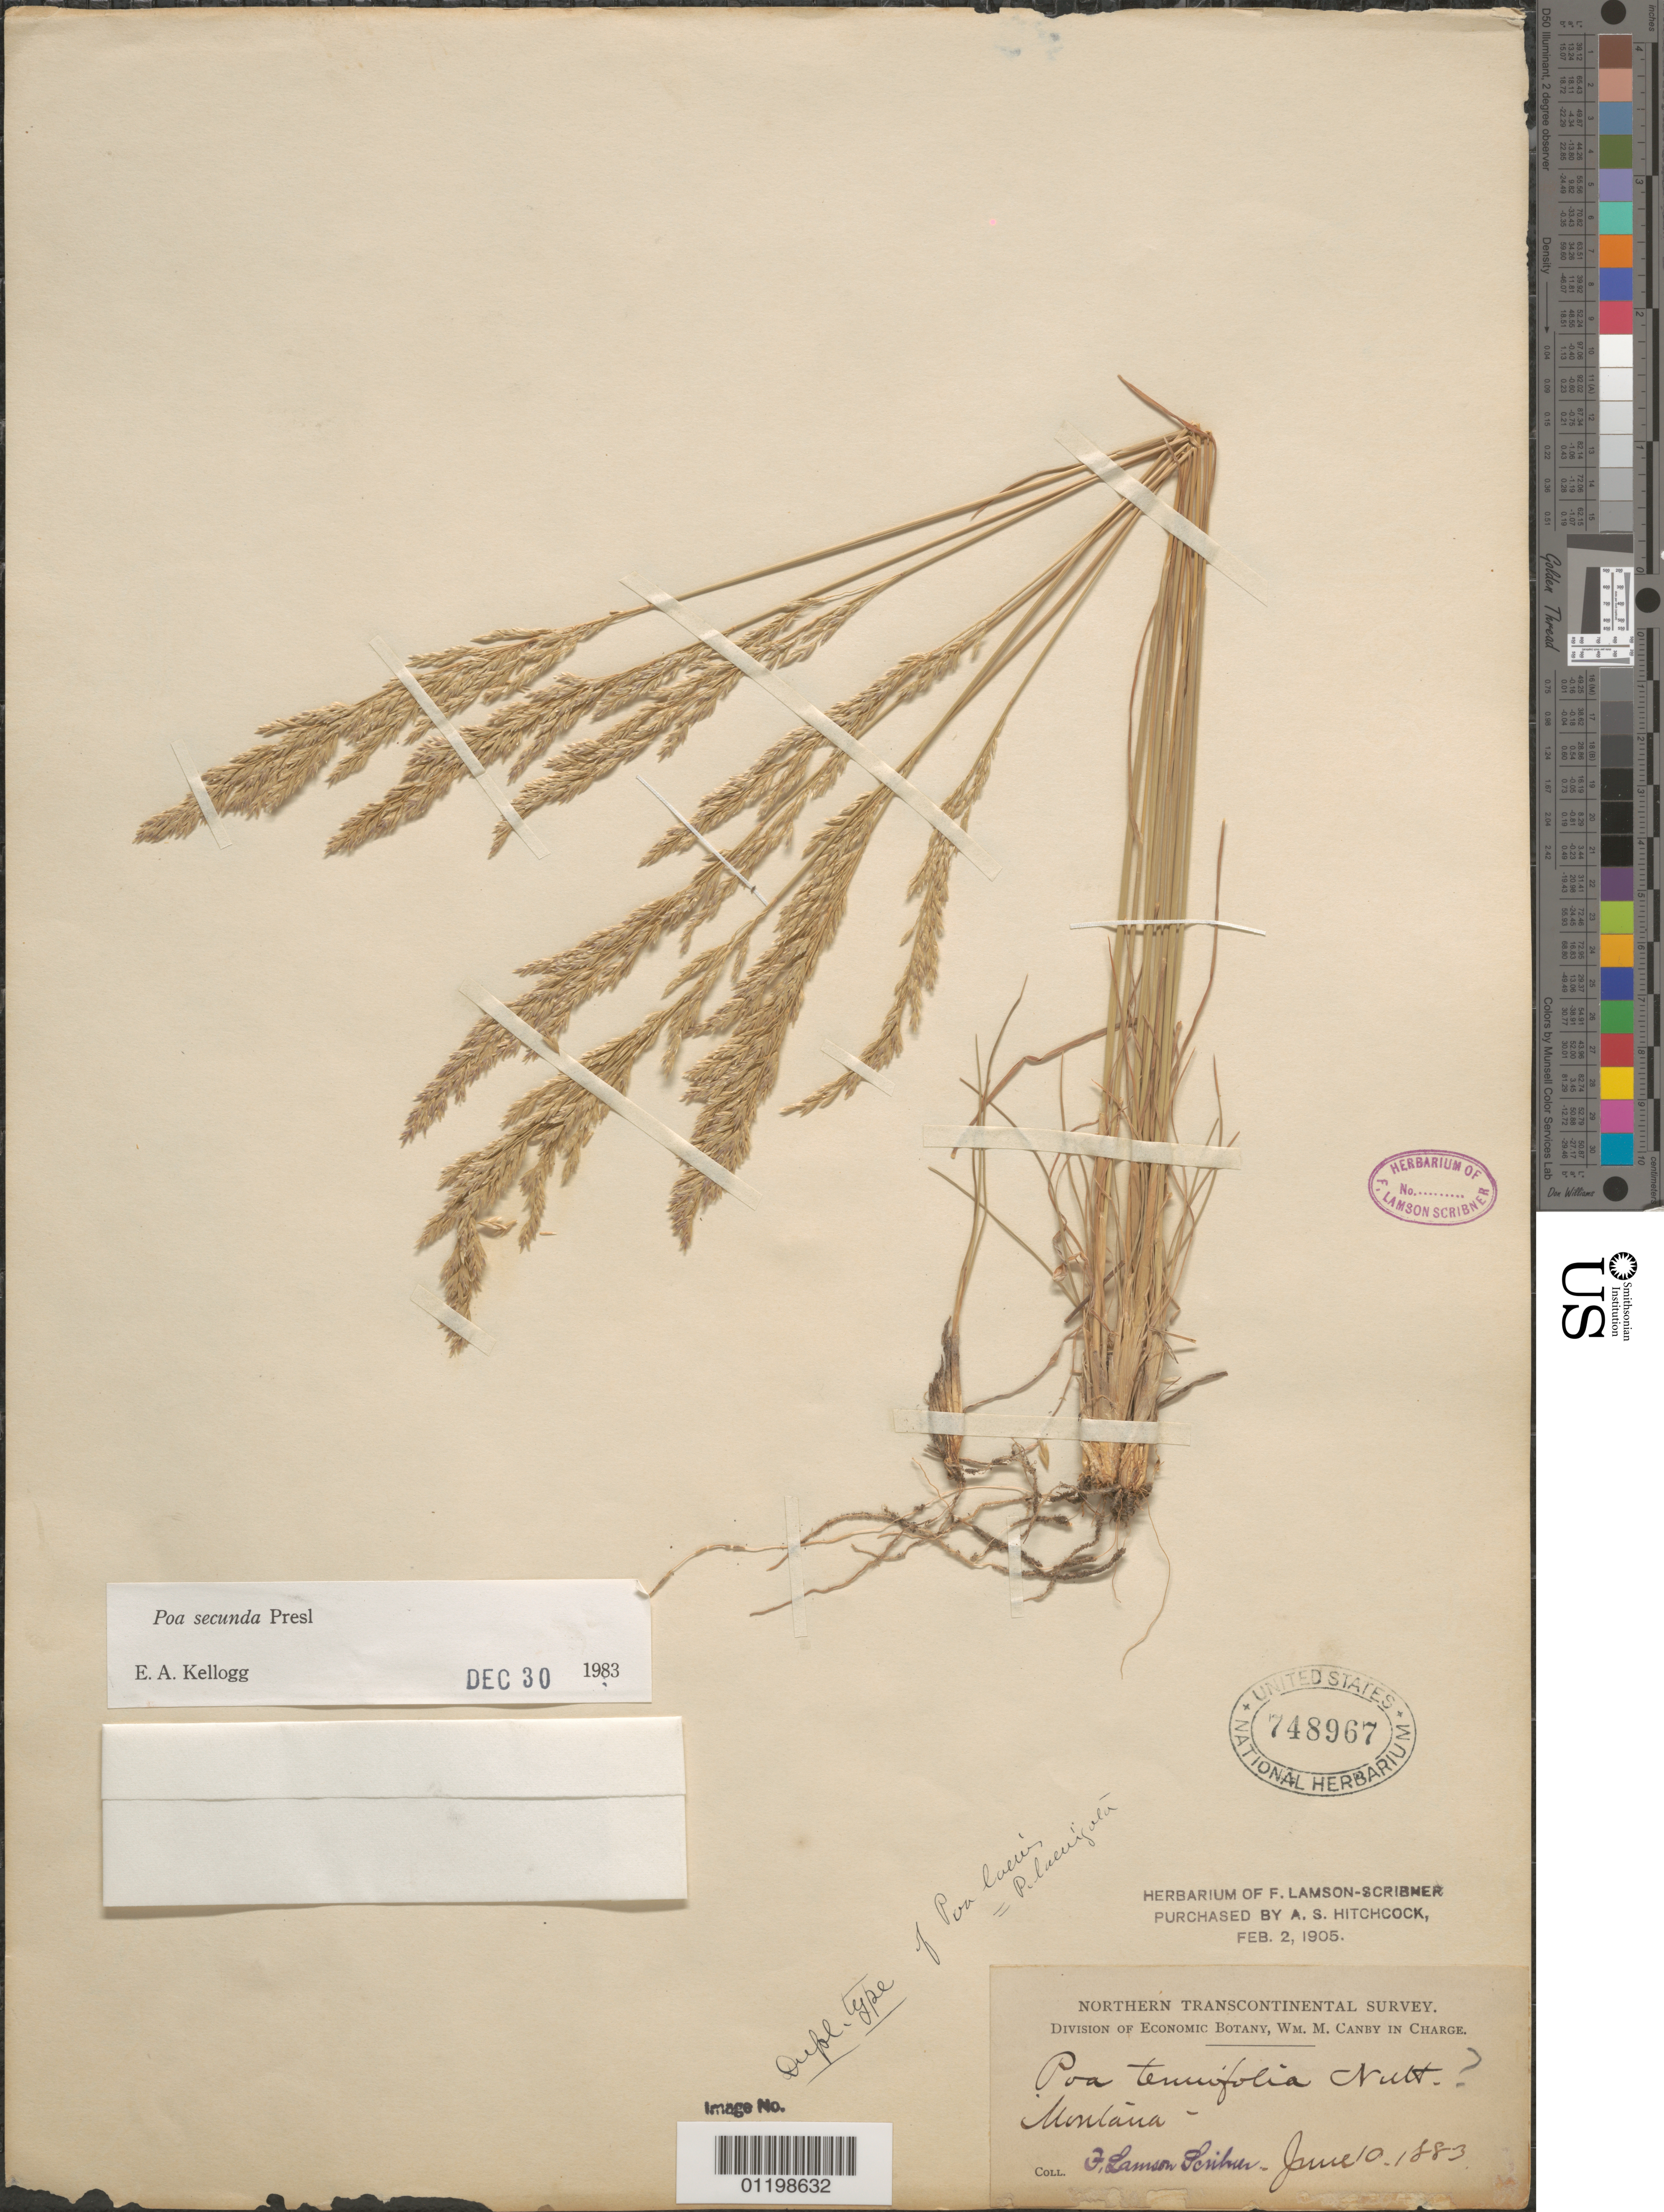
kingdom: Plantae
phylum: Tracheophyta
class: Liliopsida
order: Poales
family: Poaceae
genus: Poa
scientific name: Poa secunda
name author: J. Presl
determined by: Kellogg, E. A.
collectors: F. L. Scribner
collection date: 1883-06-10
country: United States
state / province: Montana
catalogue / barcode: US 748967